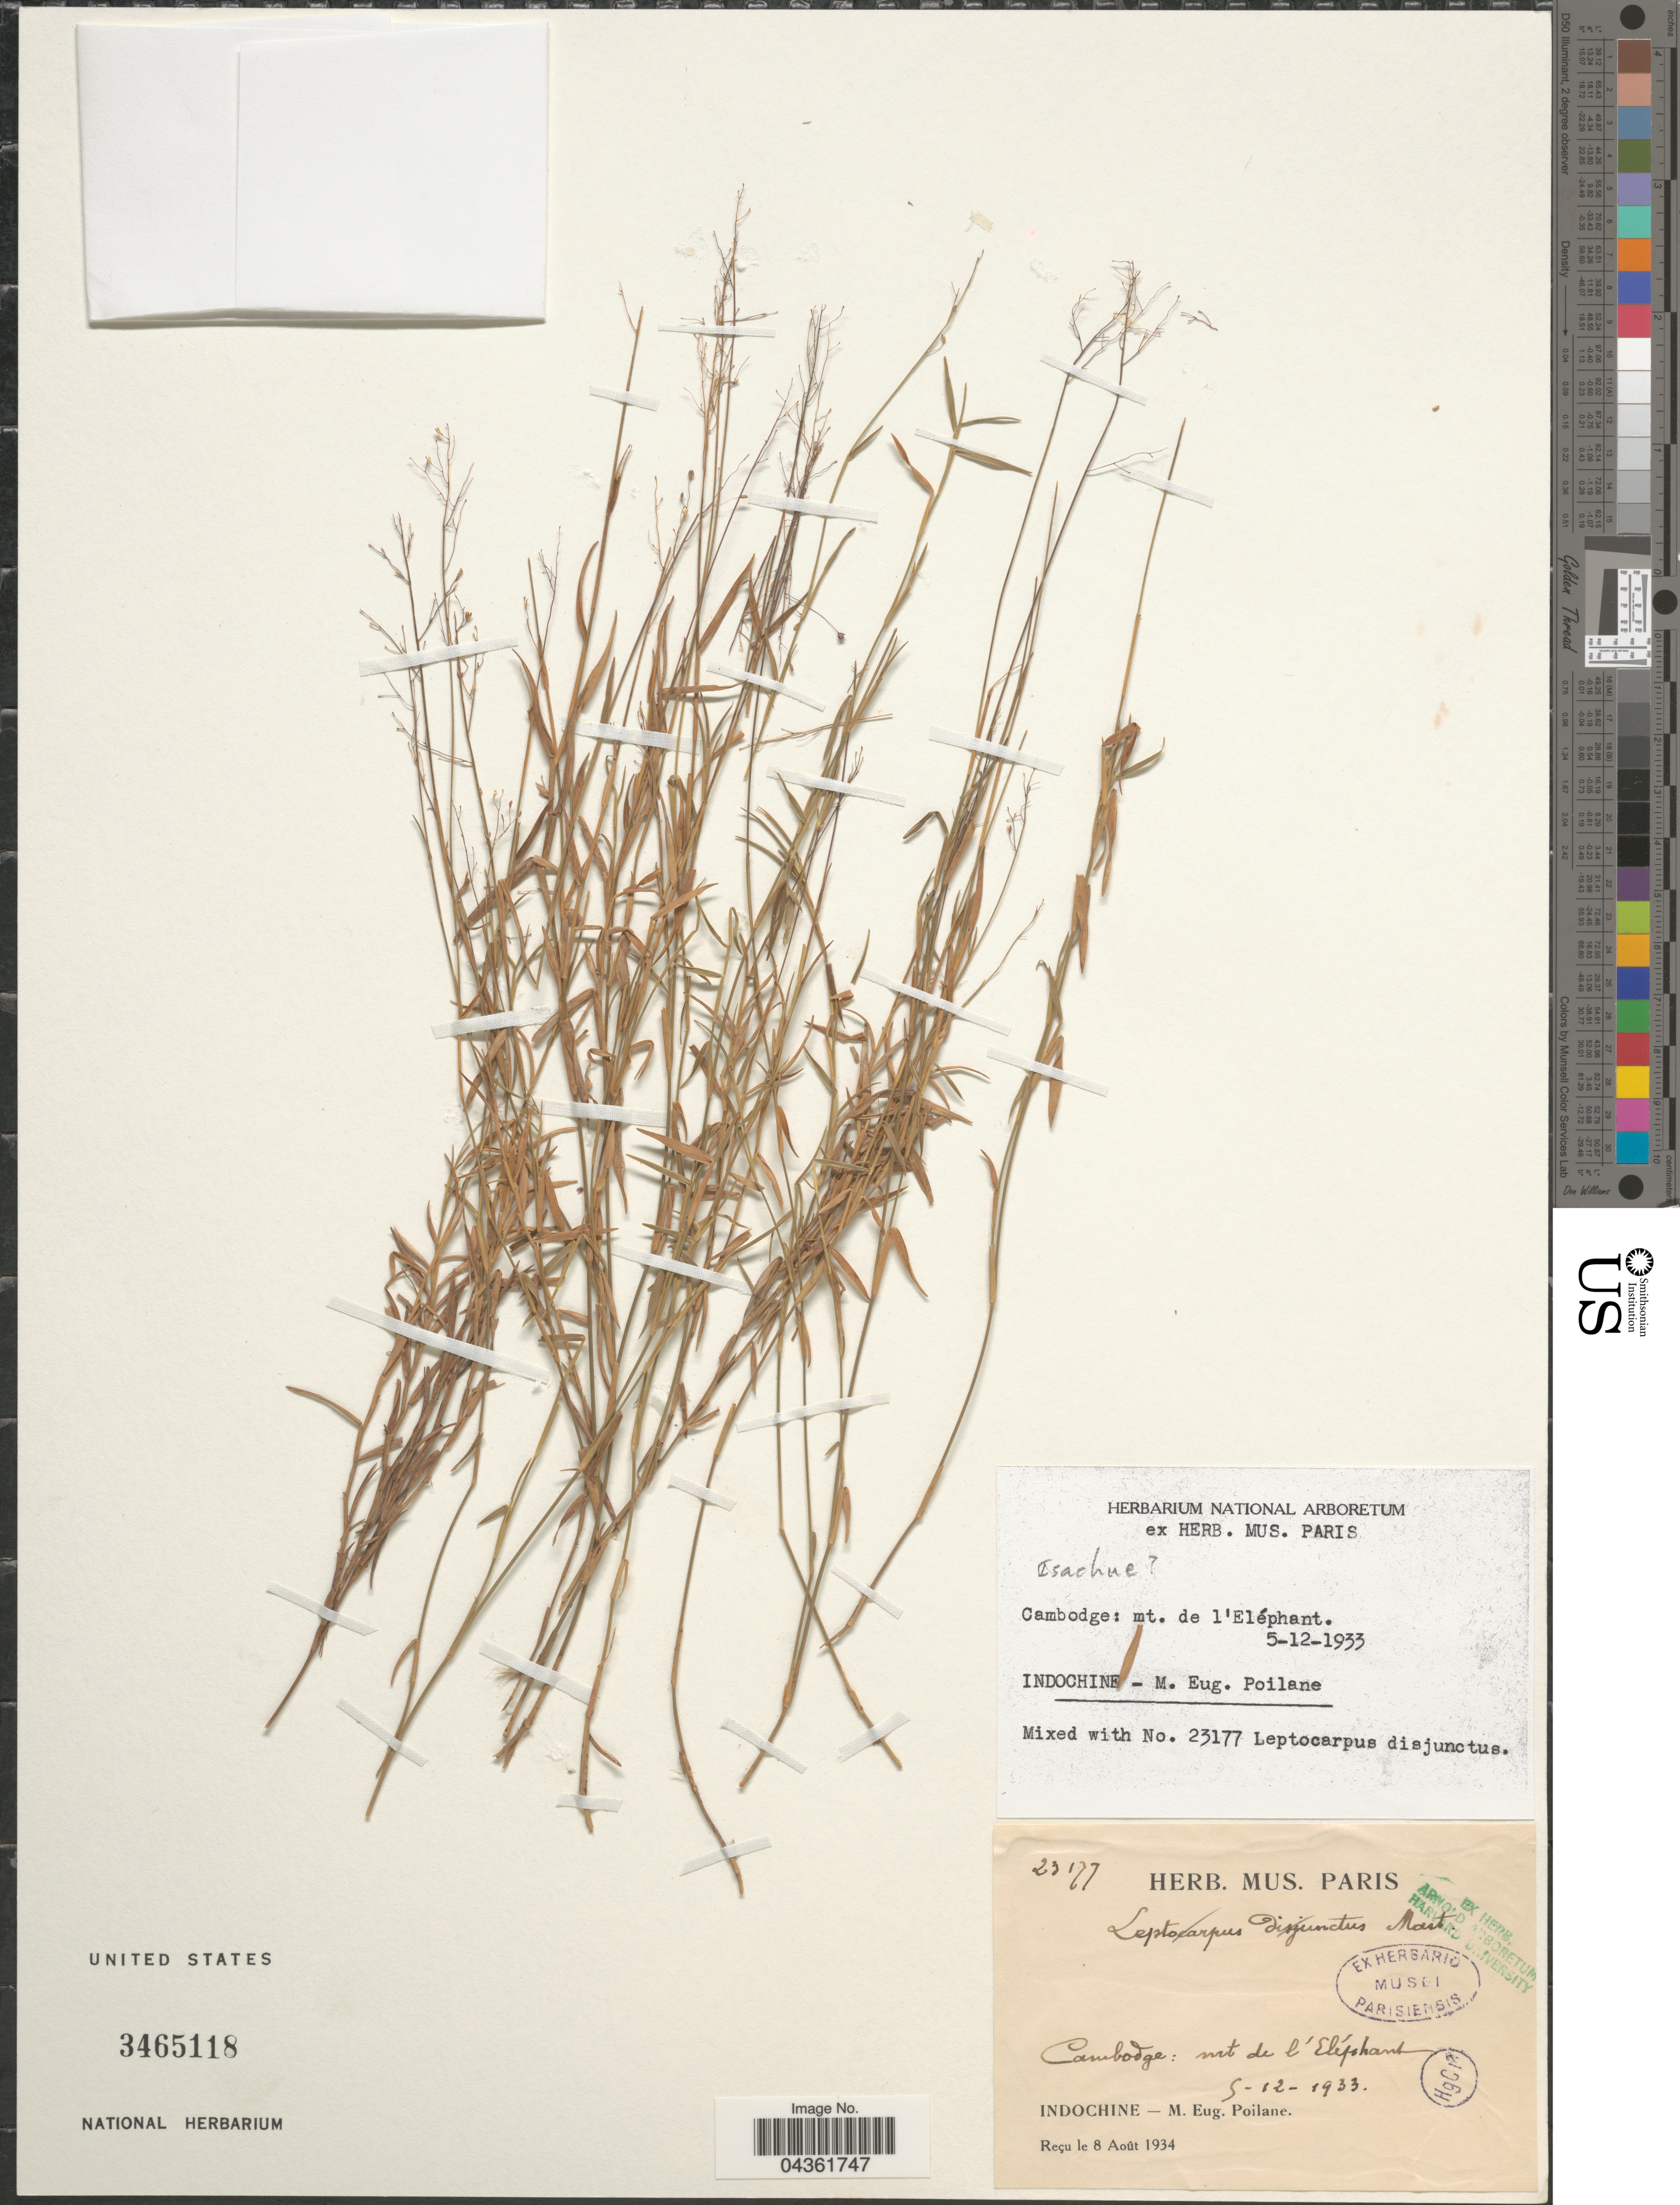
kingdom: Plantae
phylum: Tracheophyta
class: Liliopsida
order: Poales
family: Poaceae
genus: Isachne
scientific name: Isachne sp.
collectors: M. Poilane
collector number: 23177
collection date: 1933-12-05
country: Cambodia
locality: Cambodge: mt de l'Eléphant. Indochine.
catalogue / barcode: US 3465118